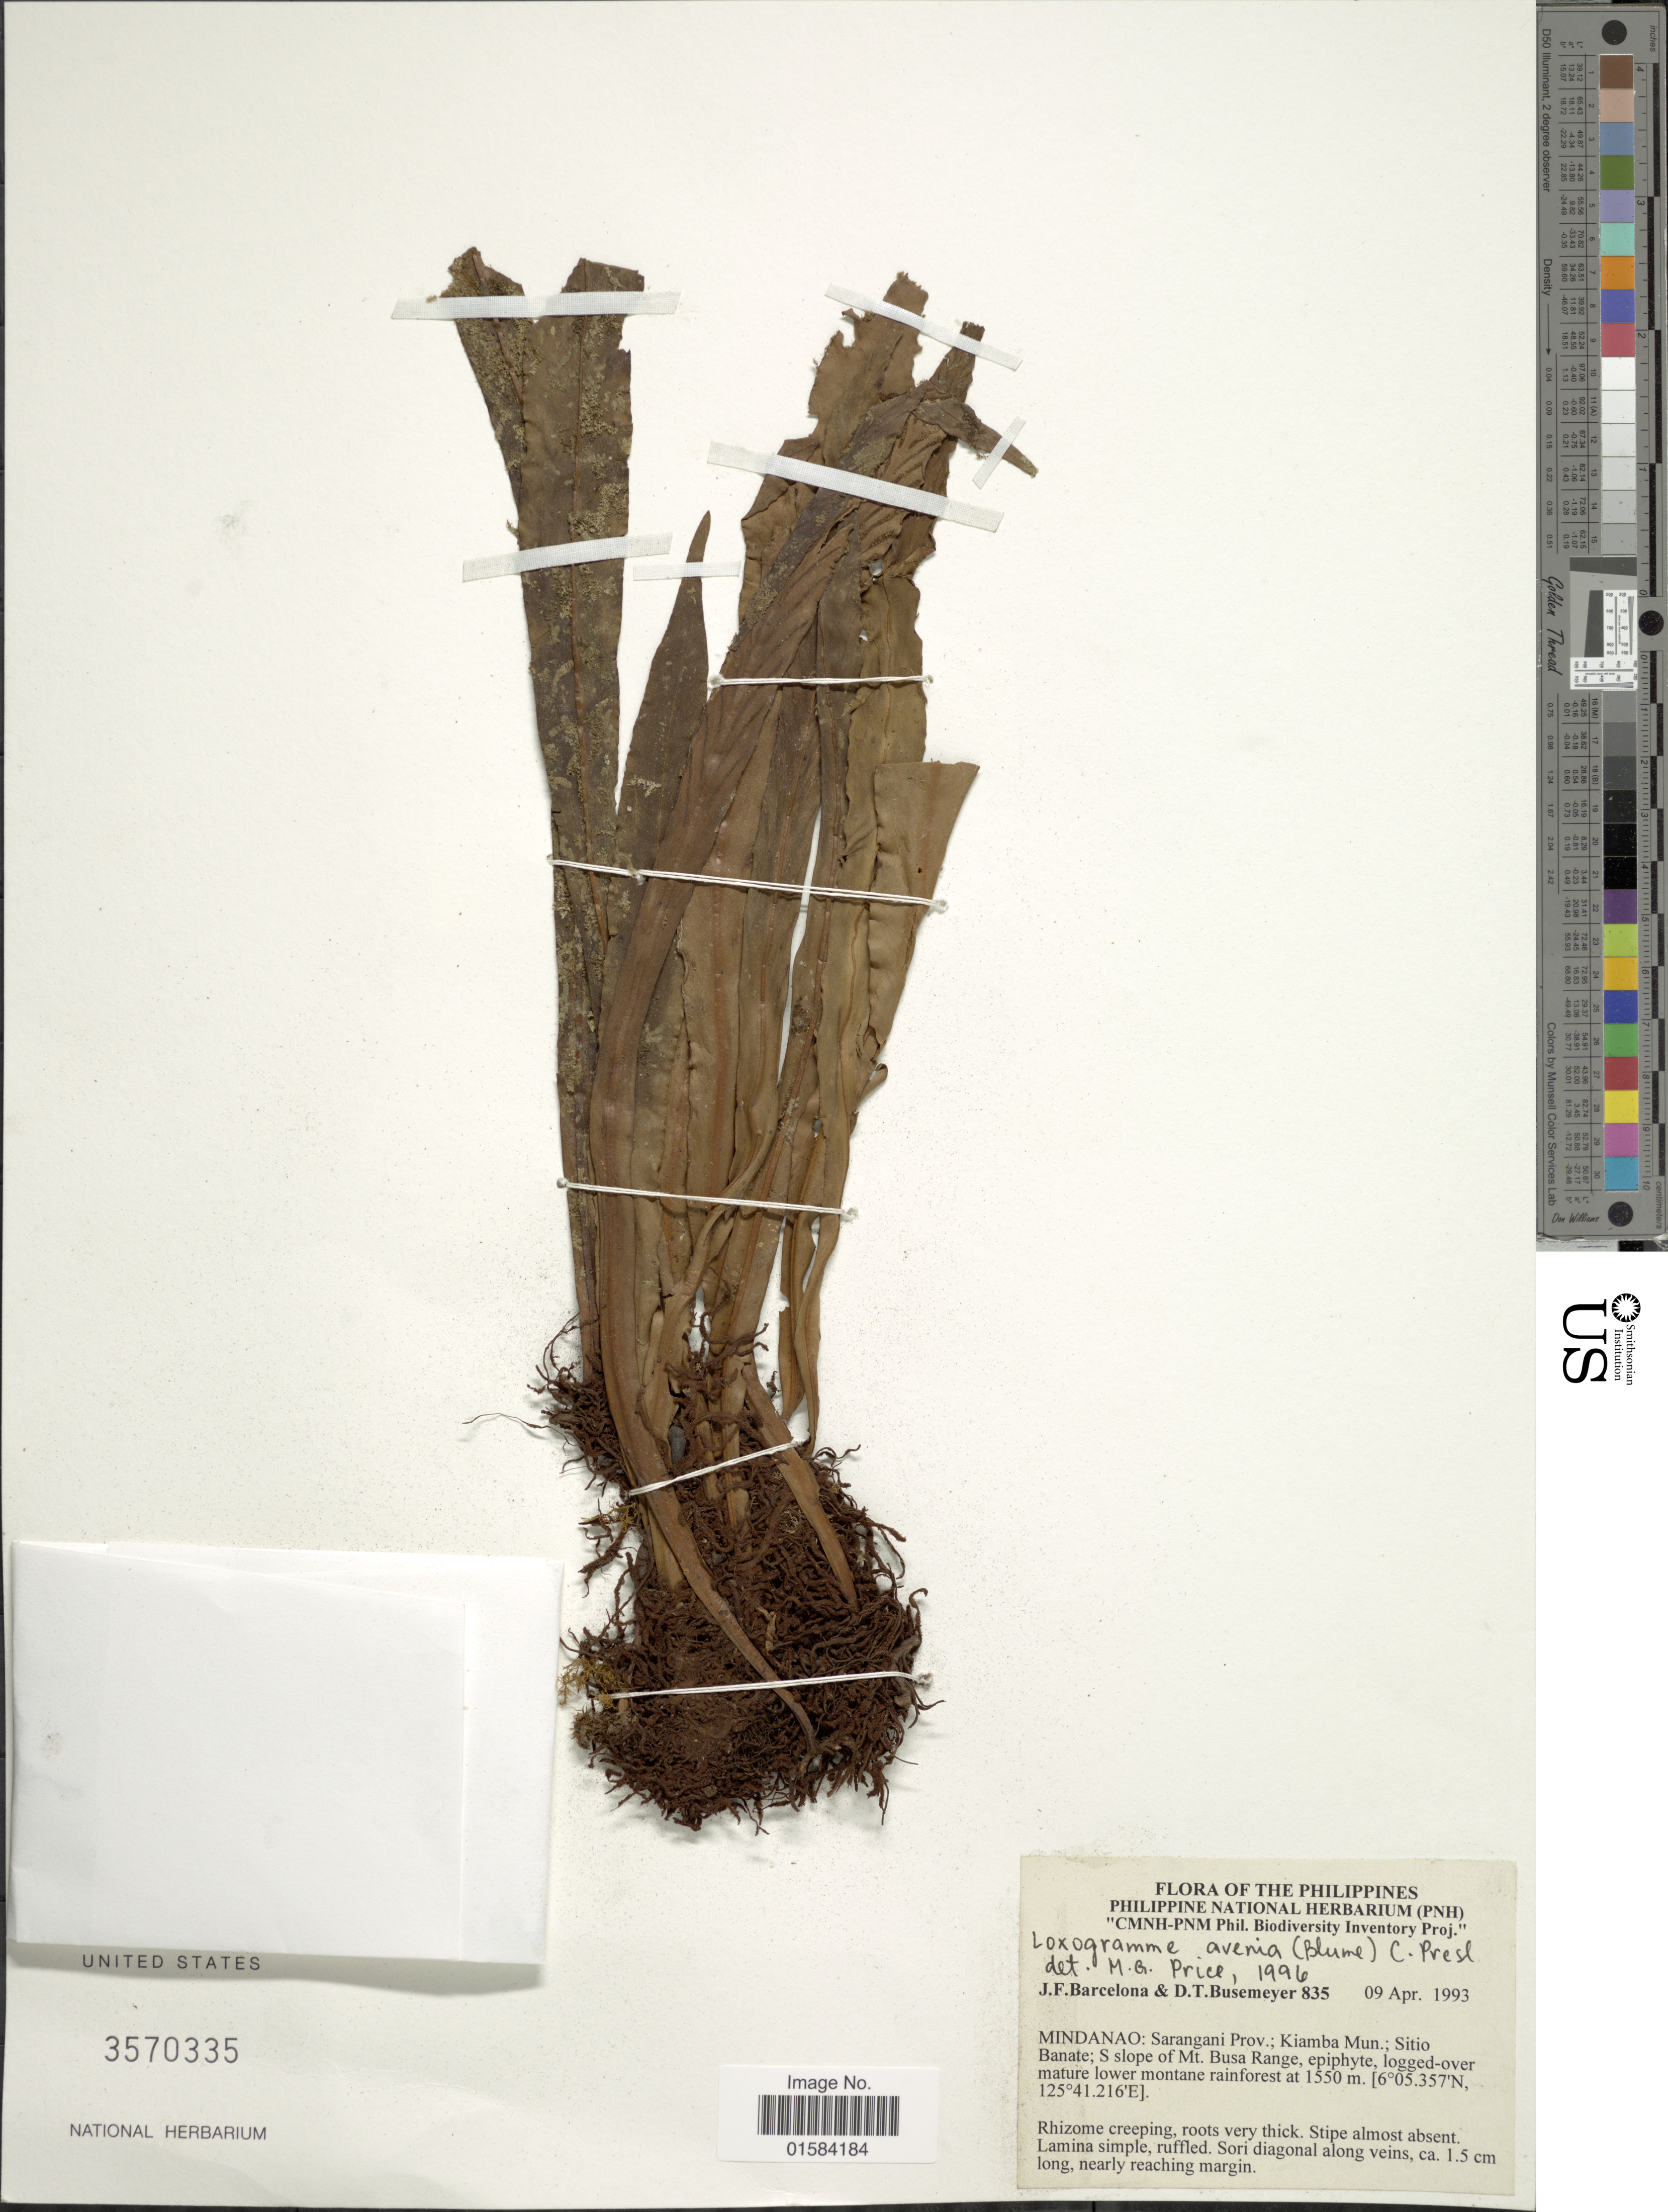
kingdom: Plantae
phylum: Tracheophyta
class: Polypodiopsida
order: Polypodiales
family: Polypodiaceae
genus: Loxogramme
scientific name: Loxogramme avenia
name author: (Blume) C. Presl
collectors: J. F. Barcelona & D. Busemeyer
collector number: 835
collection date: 1993-04-09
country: Philippines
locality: Sarangani Prov.; Kiamba Mun; Sitio Banate; S slope of Mt Busa Range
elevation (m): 1550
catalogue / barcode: US 3570335